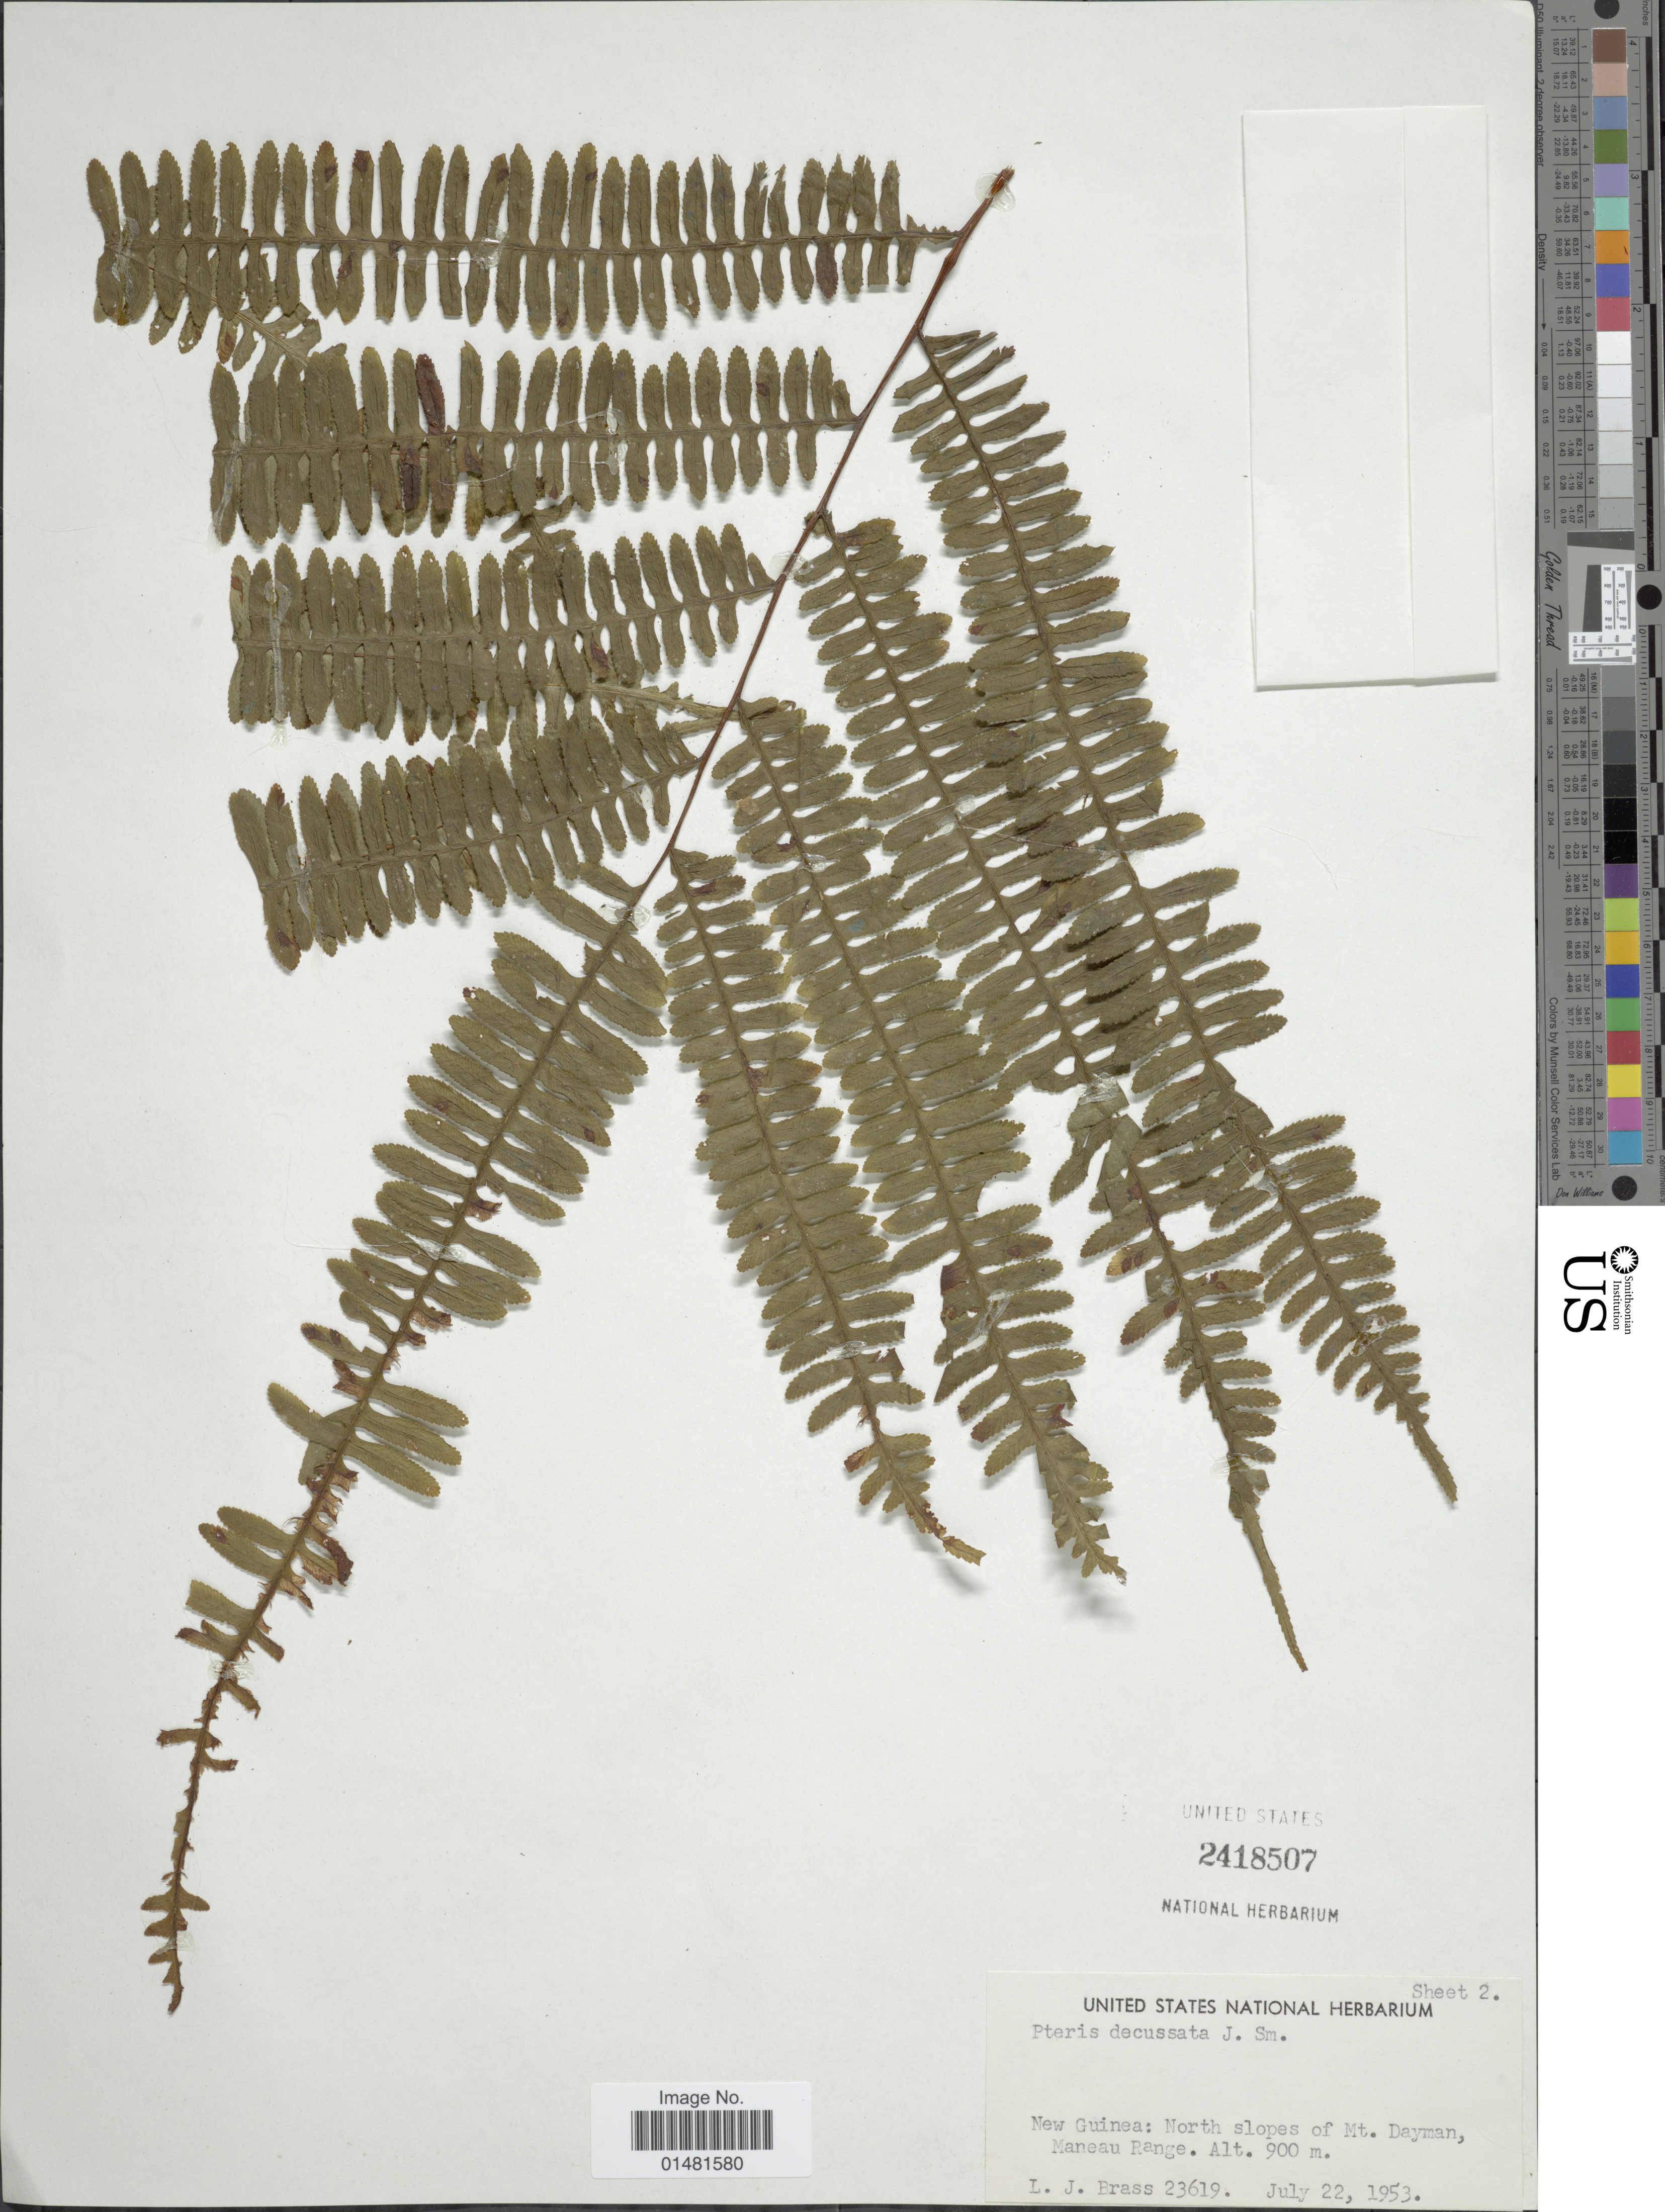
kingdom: Plantae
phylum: Tracheophyta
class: Polypodiopsida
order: Polypodiales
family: Pteridaceae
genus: Pteris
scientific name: Pteris decussata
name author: J. Sm.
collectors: L. J. Brass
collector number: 23619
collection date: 1953-07-22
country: Papua New Guinea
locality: New Guinea; North slopes of Mt. Dayman, Maneau Range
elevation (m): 900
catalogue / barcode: US 2418507